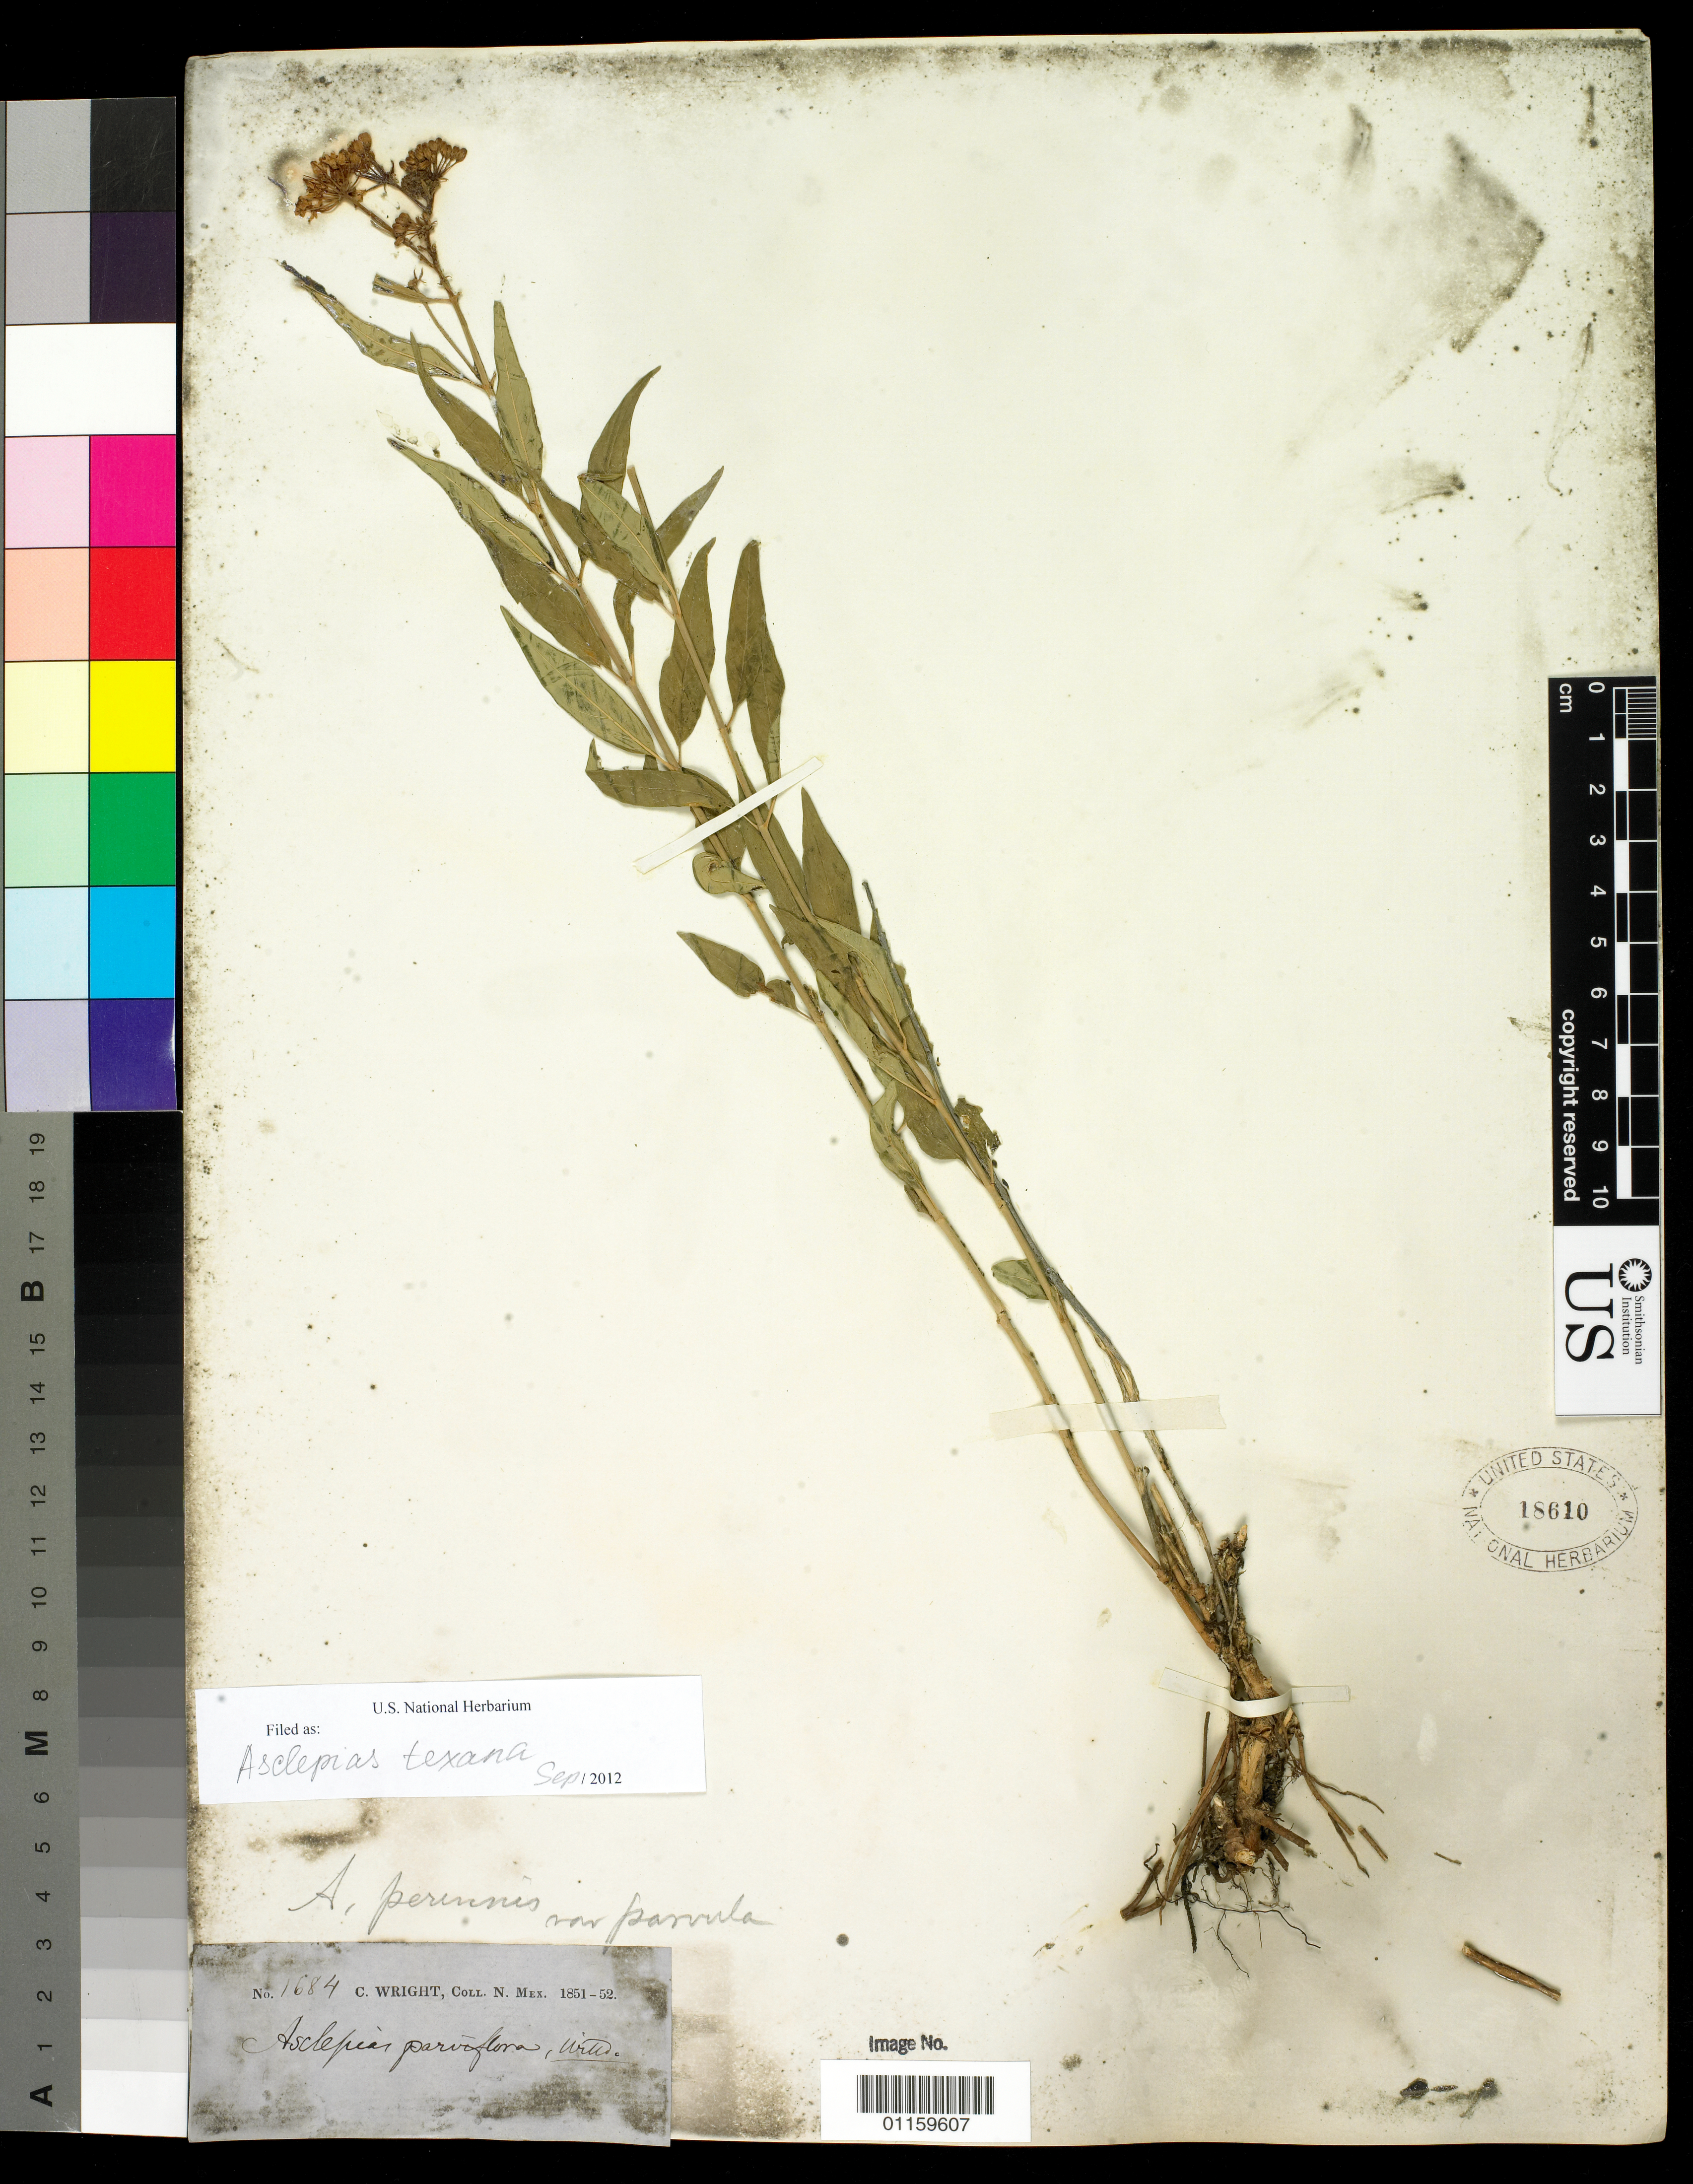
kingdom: Plantae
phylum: Tracheophyta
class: Magnoliopsida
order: Gentianales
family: Apocynaceae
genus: Asclepias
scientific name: Asclepias texana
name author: A. Heller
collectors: C. Wright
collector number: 1684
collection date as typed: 1851 to -- --- 1852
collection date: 1851/1852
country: United States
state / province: New Mexico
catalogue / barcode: US 18610